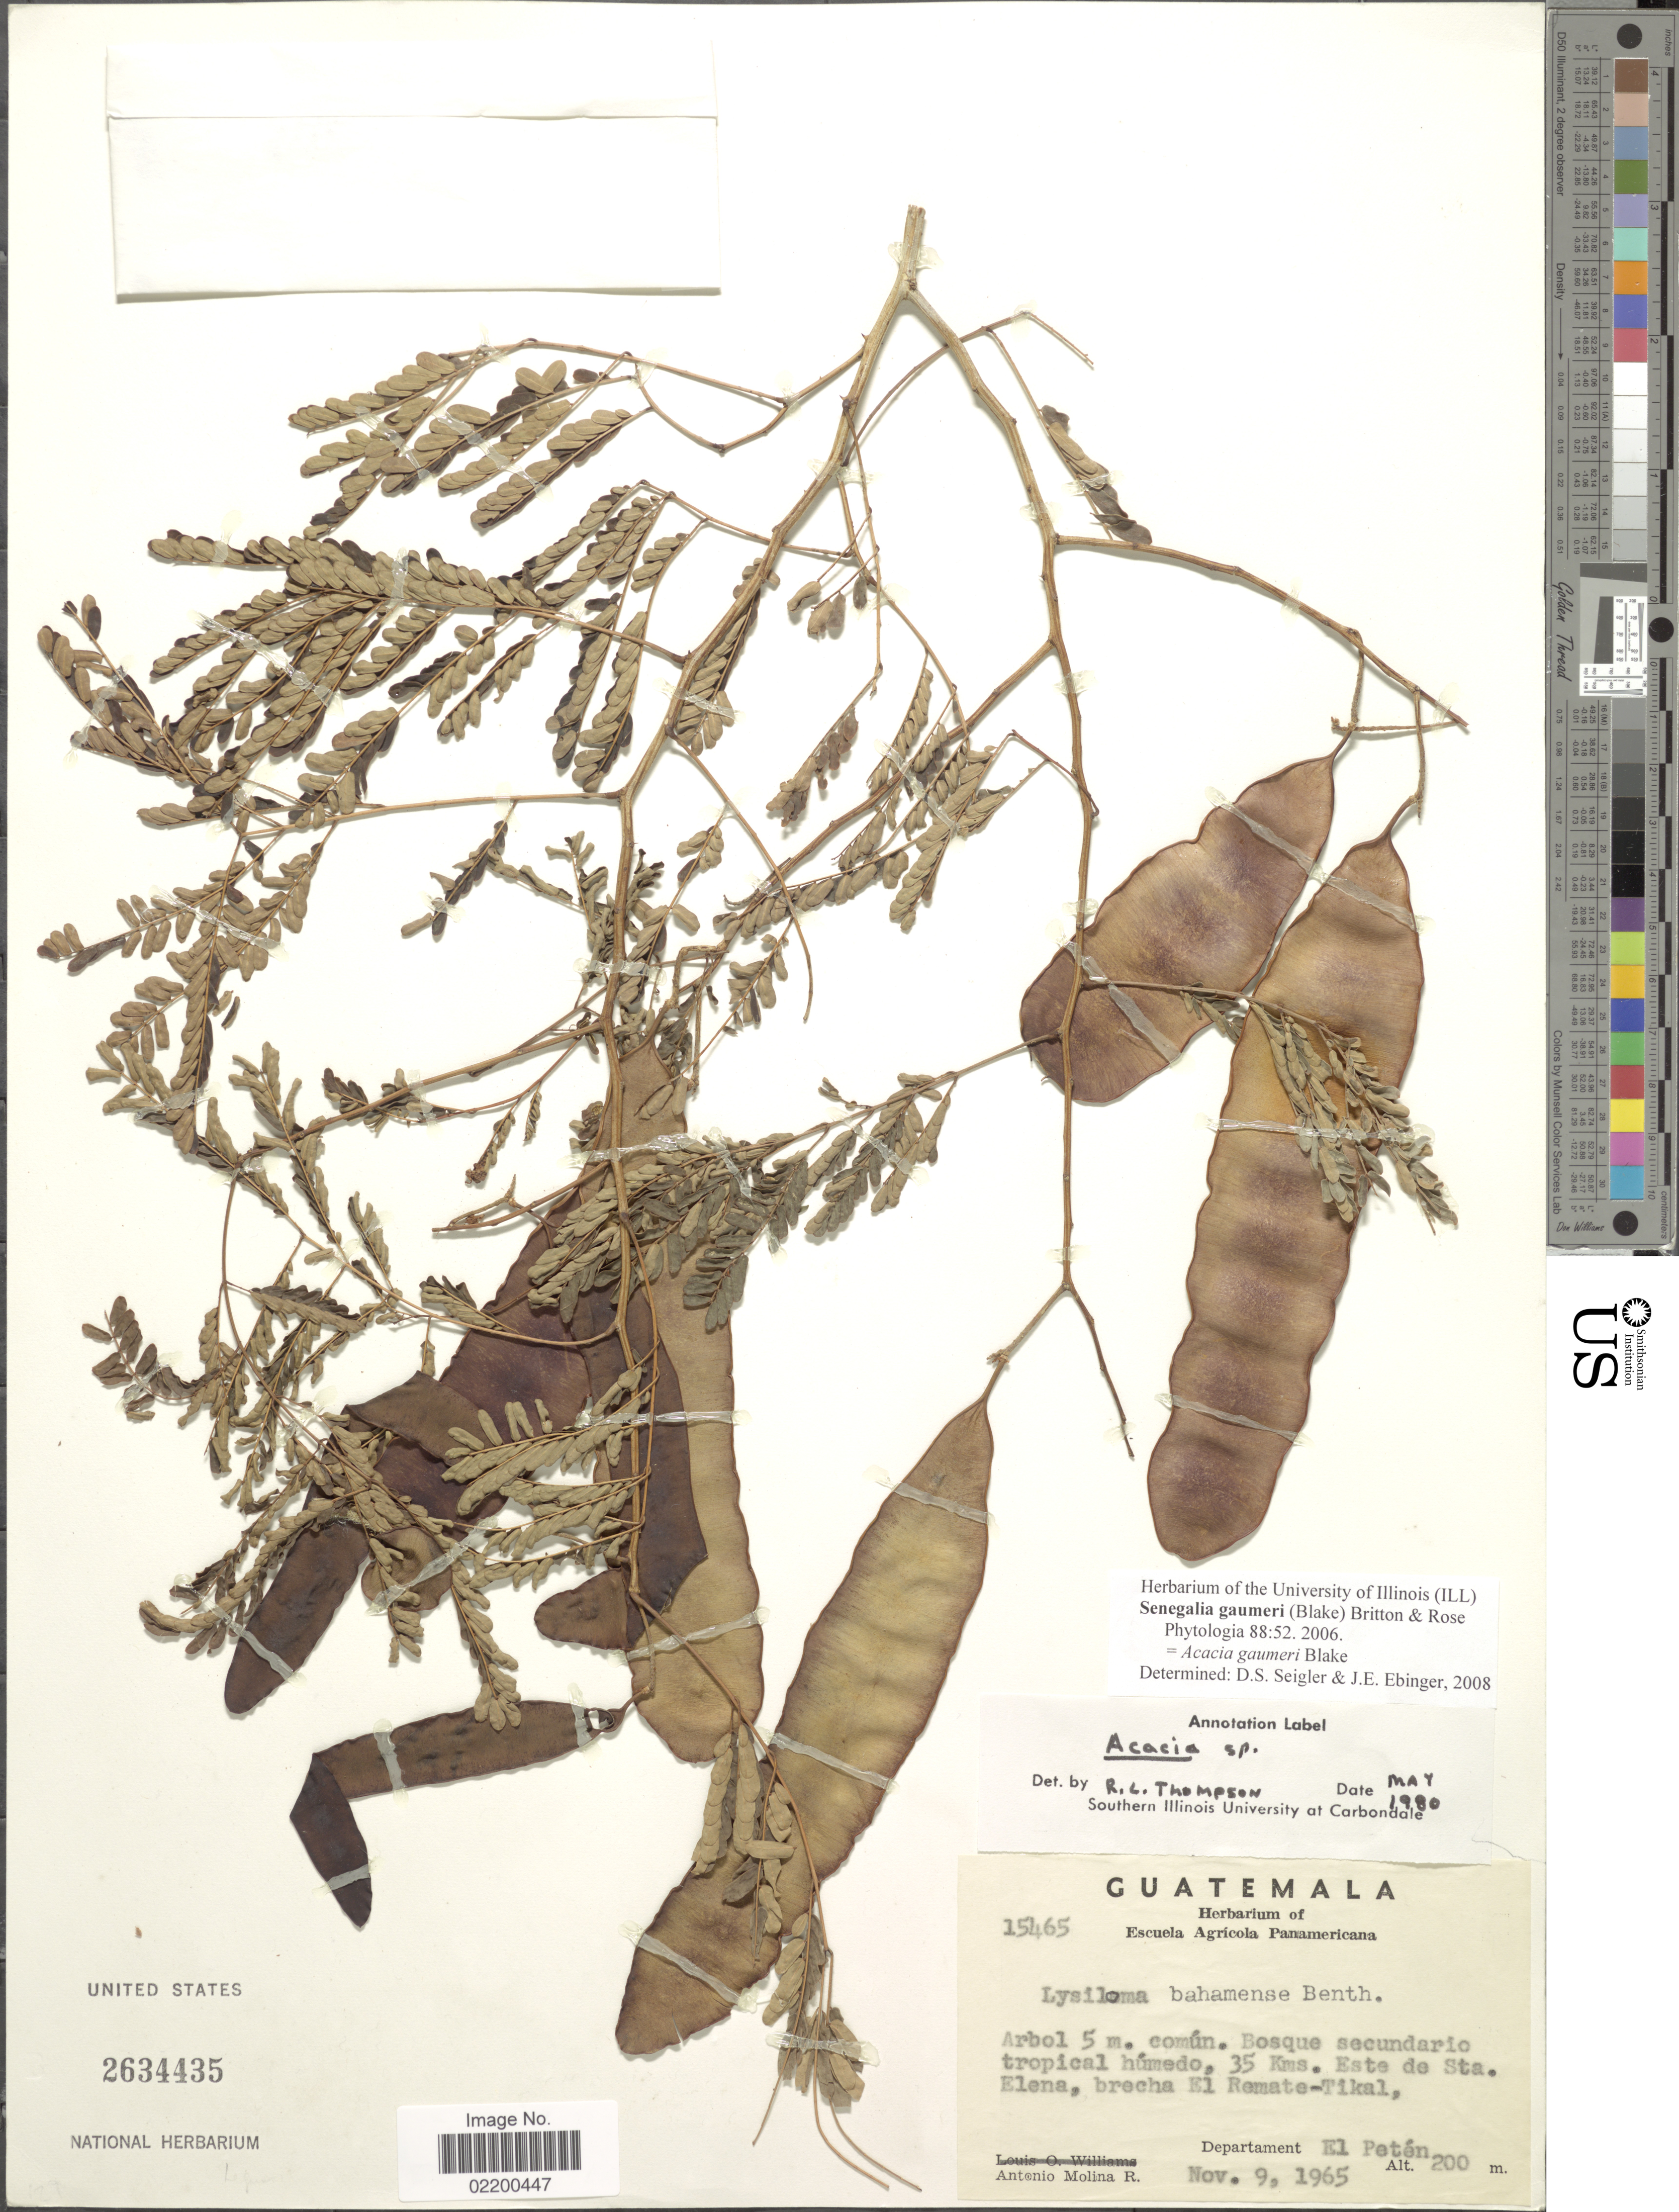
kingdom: Plantae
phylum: Tracheophyta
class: Magnoliopsida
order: Fabales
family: Fabaceae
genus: Senegalia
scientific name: Senegalia gaumeri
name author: (S.F. Blake) Britton & Rose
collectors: A. Molina R.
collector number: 15465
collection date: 1965-11-09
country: Guatemala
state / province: El Petén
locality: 35 Kms. Este de Sta. Elena, brecha El Remate-Tikal, Departamento El Peten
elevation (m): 200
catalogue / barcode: US 2634435